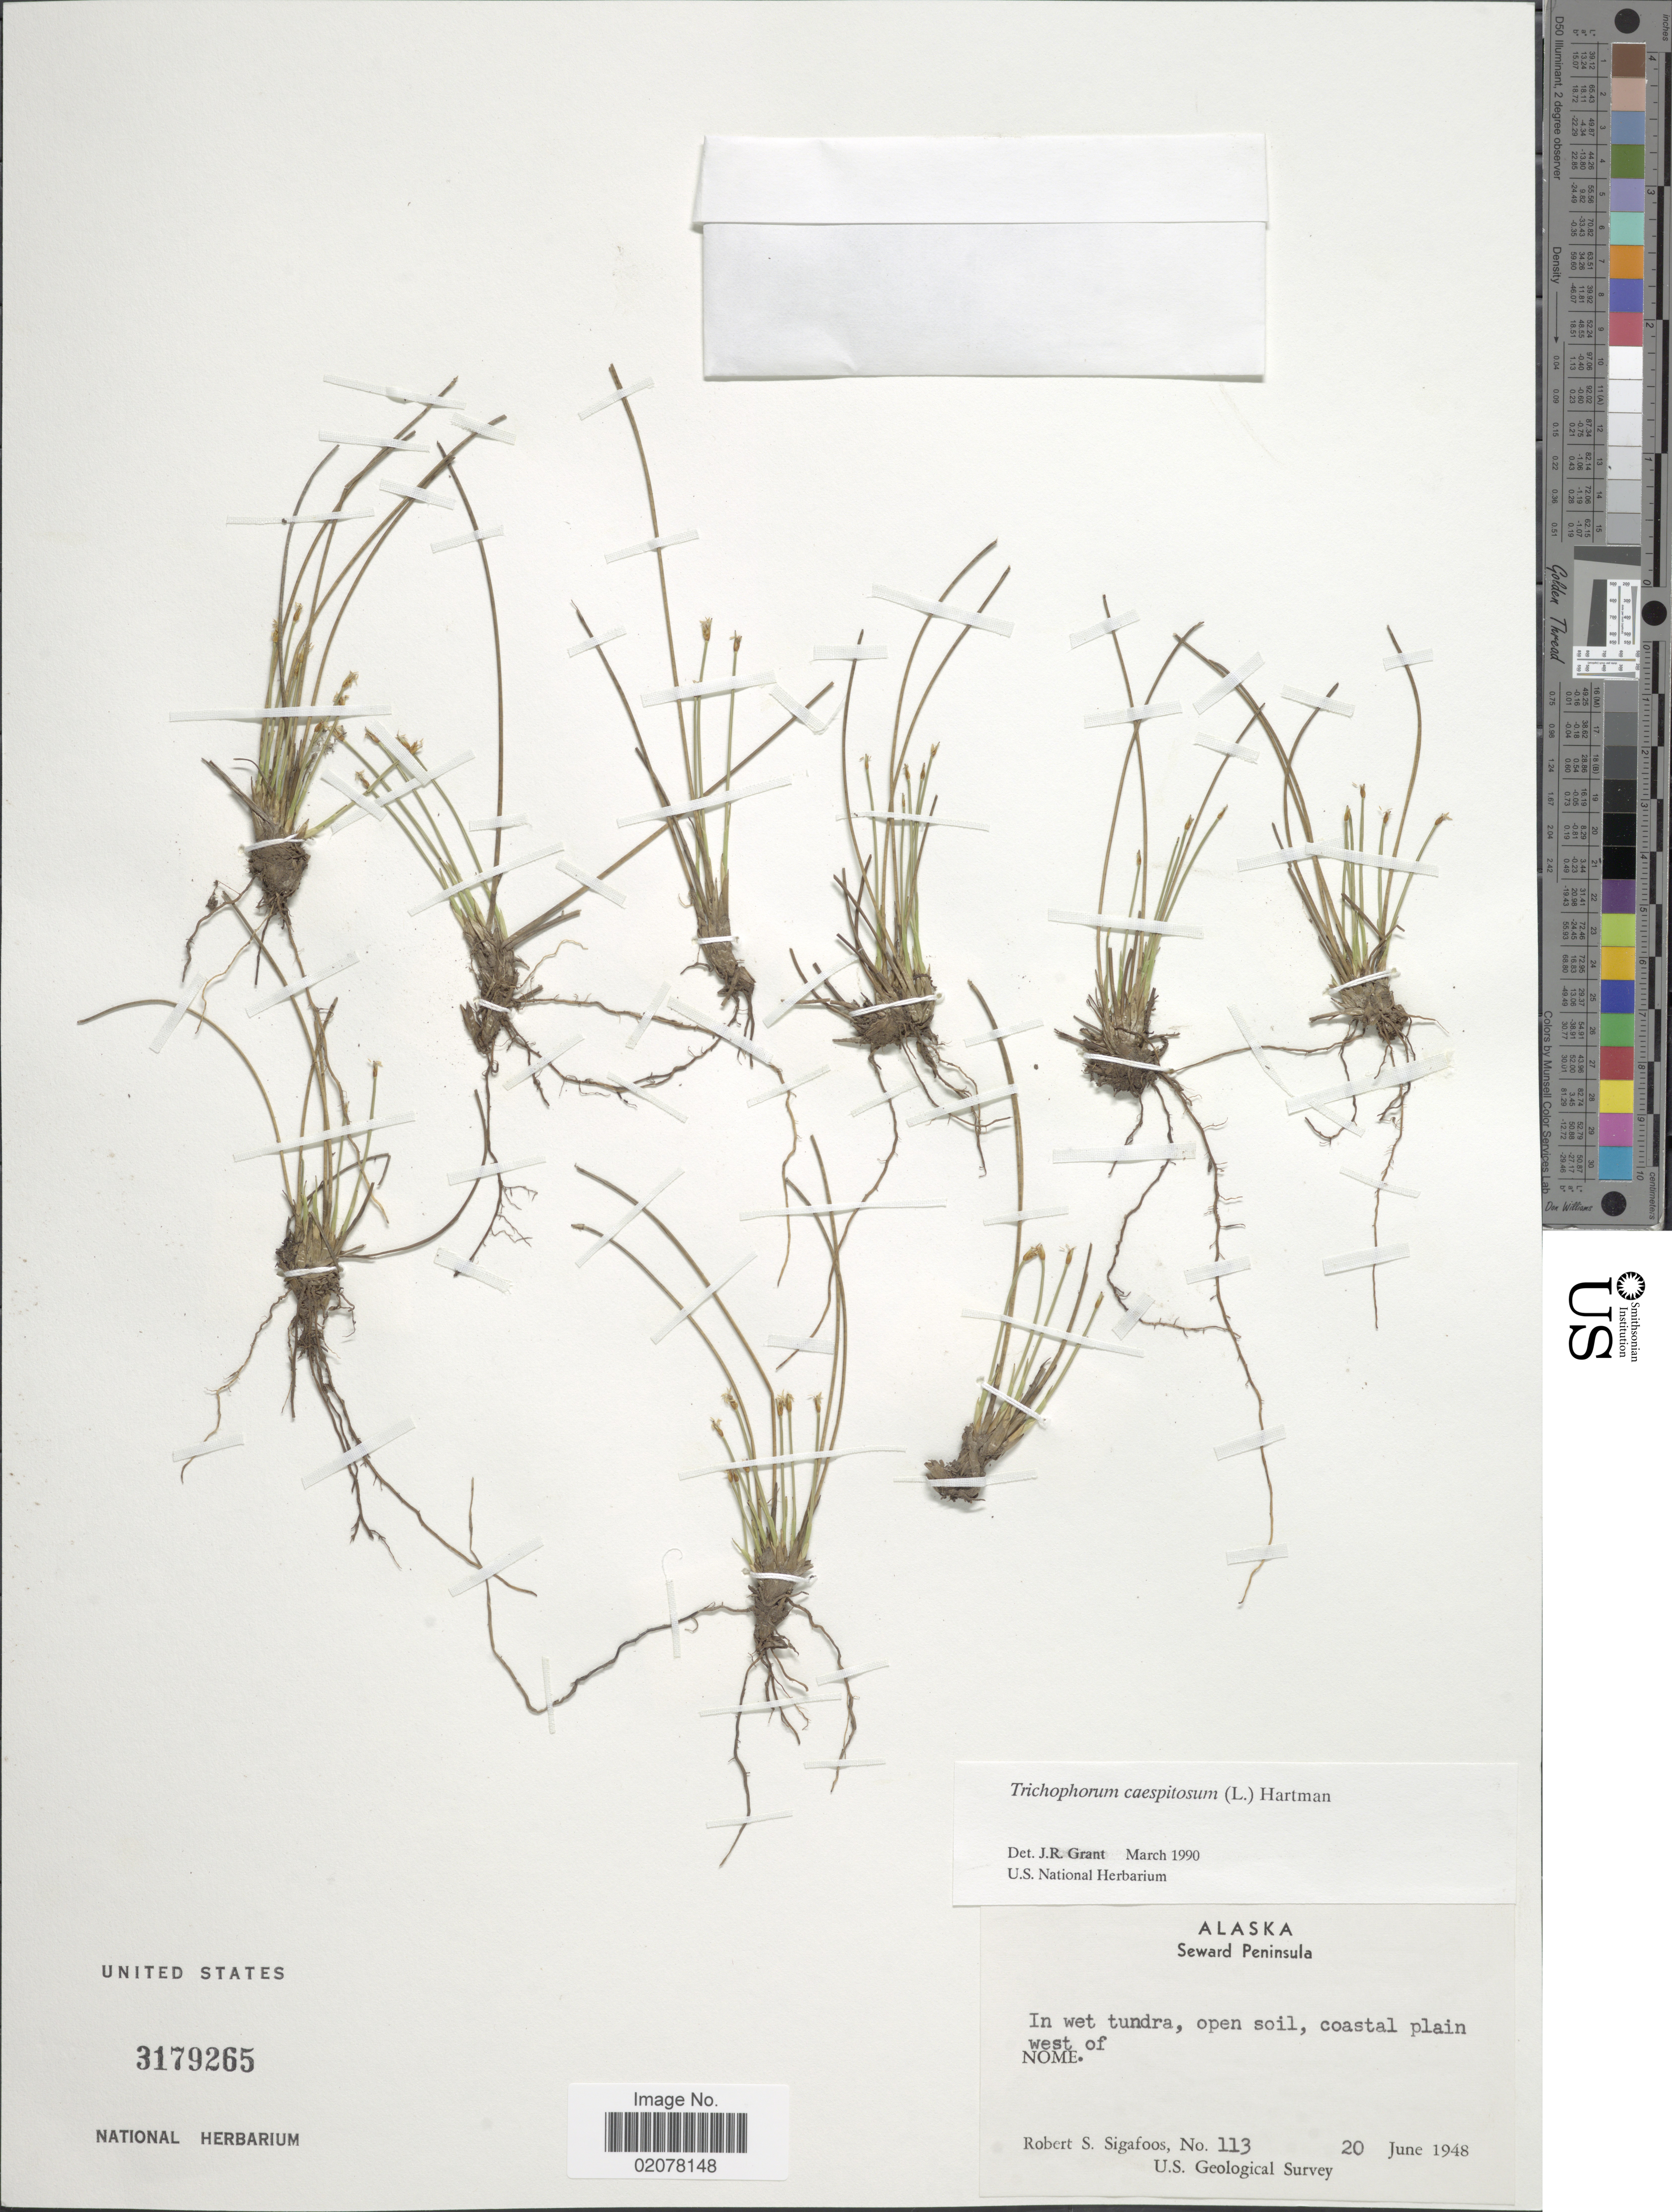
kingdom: Plantae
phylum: Tracheophyta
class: Liliopsida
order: Poales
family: Cyperaceae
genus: Trichophorum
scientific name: Trichophorum cespitosum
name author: (L.) Hartm.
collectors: R. Sigafoos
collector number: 113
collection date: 1948-06-20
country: United States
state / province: Alaska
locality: Seward Peninsula, in wet tundra, open soil, coastal plain, west of Nome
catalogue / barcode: US 3179265